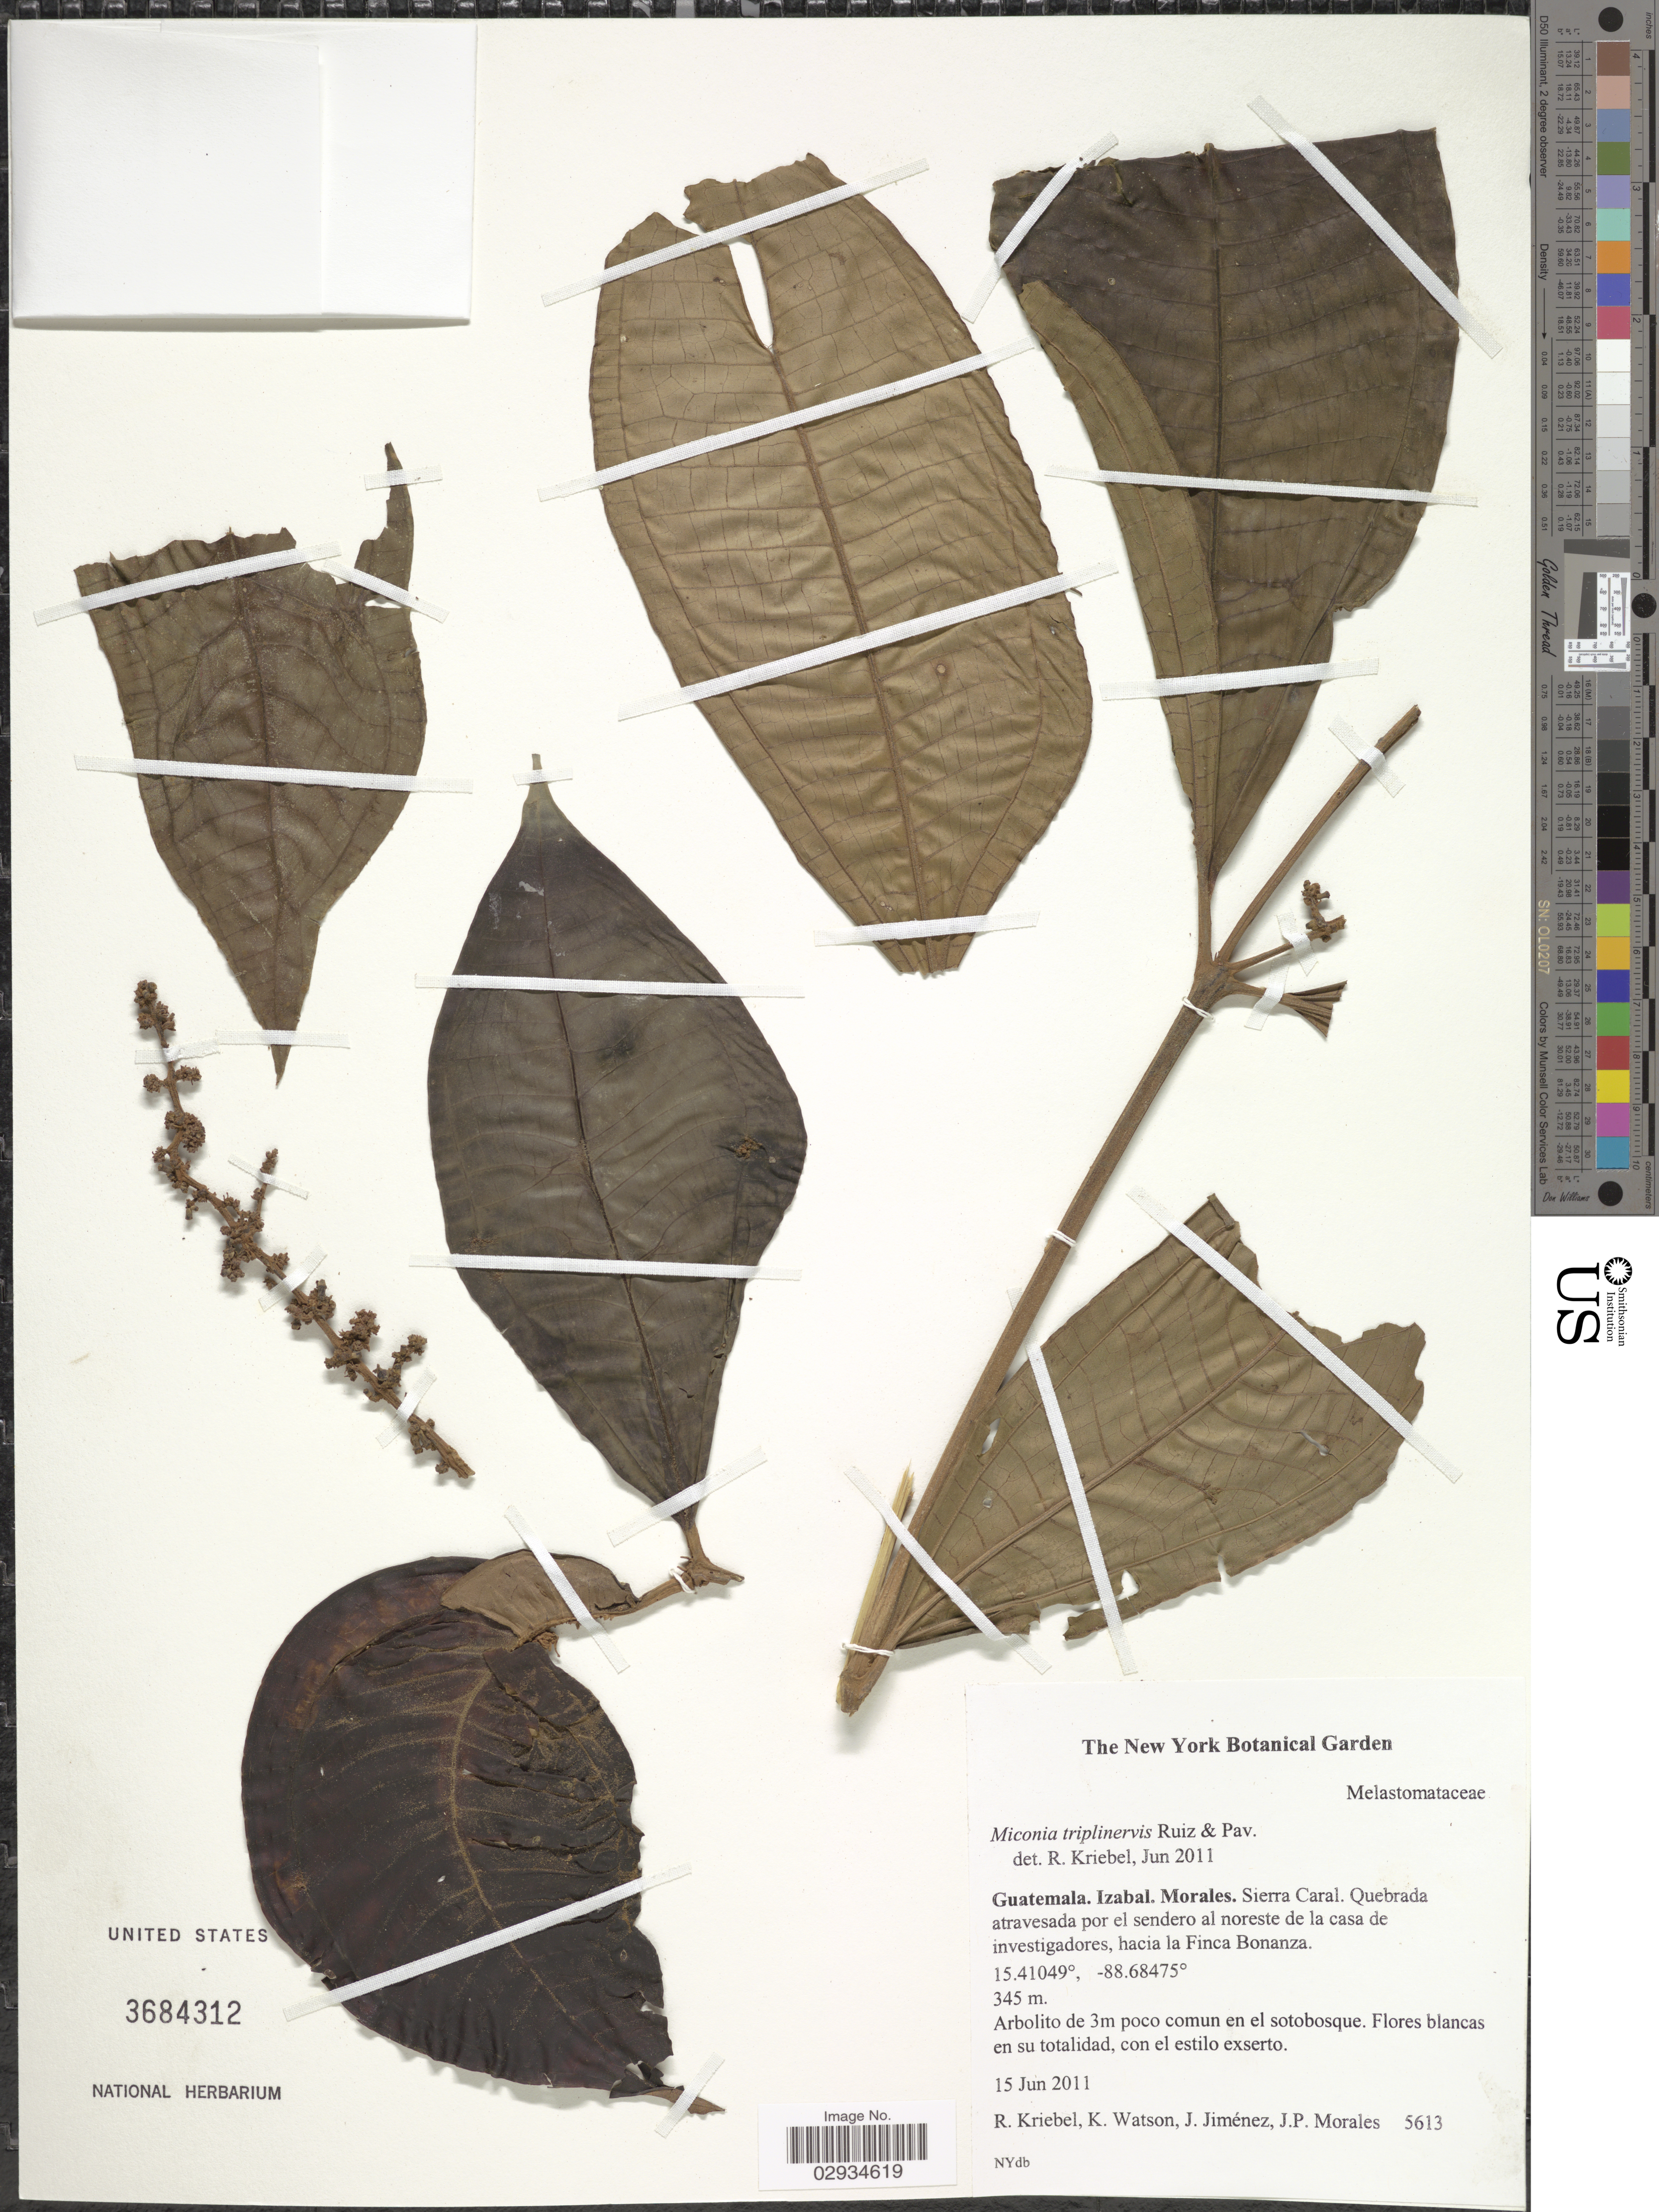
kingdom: Plantae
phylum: Tracheophyta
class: Magnoliopsida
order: Myrtales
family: Melastomataceae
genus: Miconia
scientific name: Miconia triplinervis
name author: Ruiz & Pav.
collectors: R. Kriebel, K. Watson, J. Jiménez Ramírez & J. Morales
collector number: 5613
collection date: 2011-06-15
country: Guatemala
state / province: Izabal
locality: Morales. Sierra Caral. Quebrada atravesada por el sendero al noreste de la casa de investigadores, hacia la Finca Bonanza.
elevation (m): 345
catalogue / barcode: US 3684312